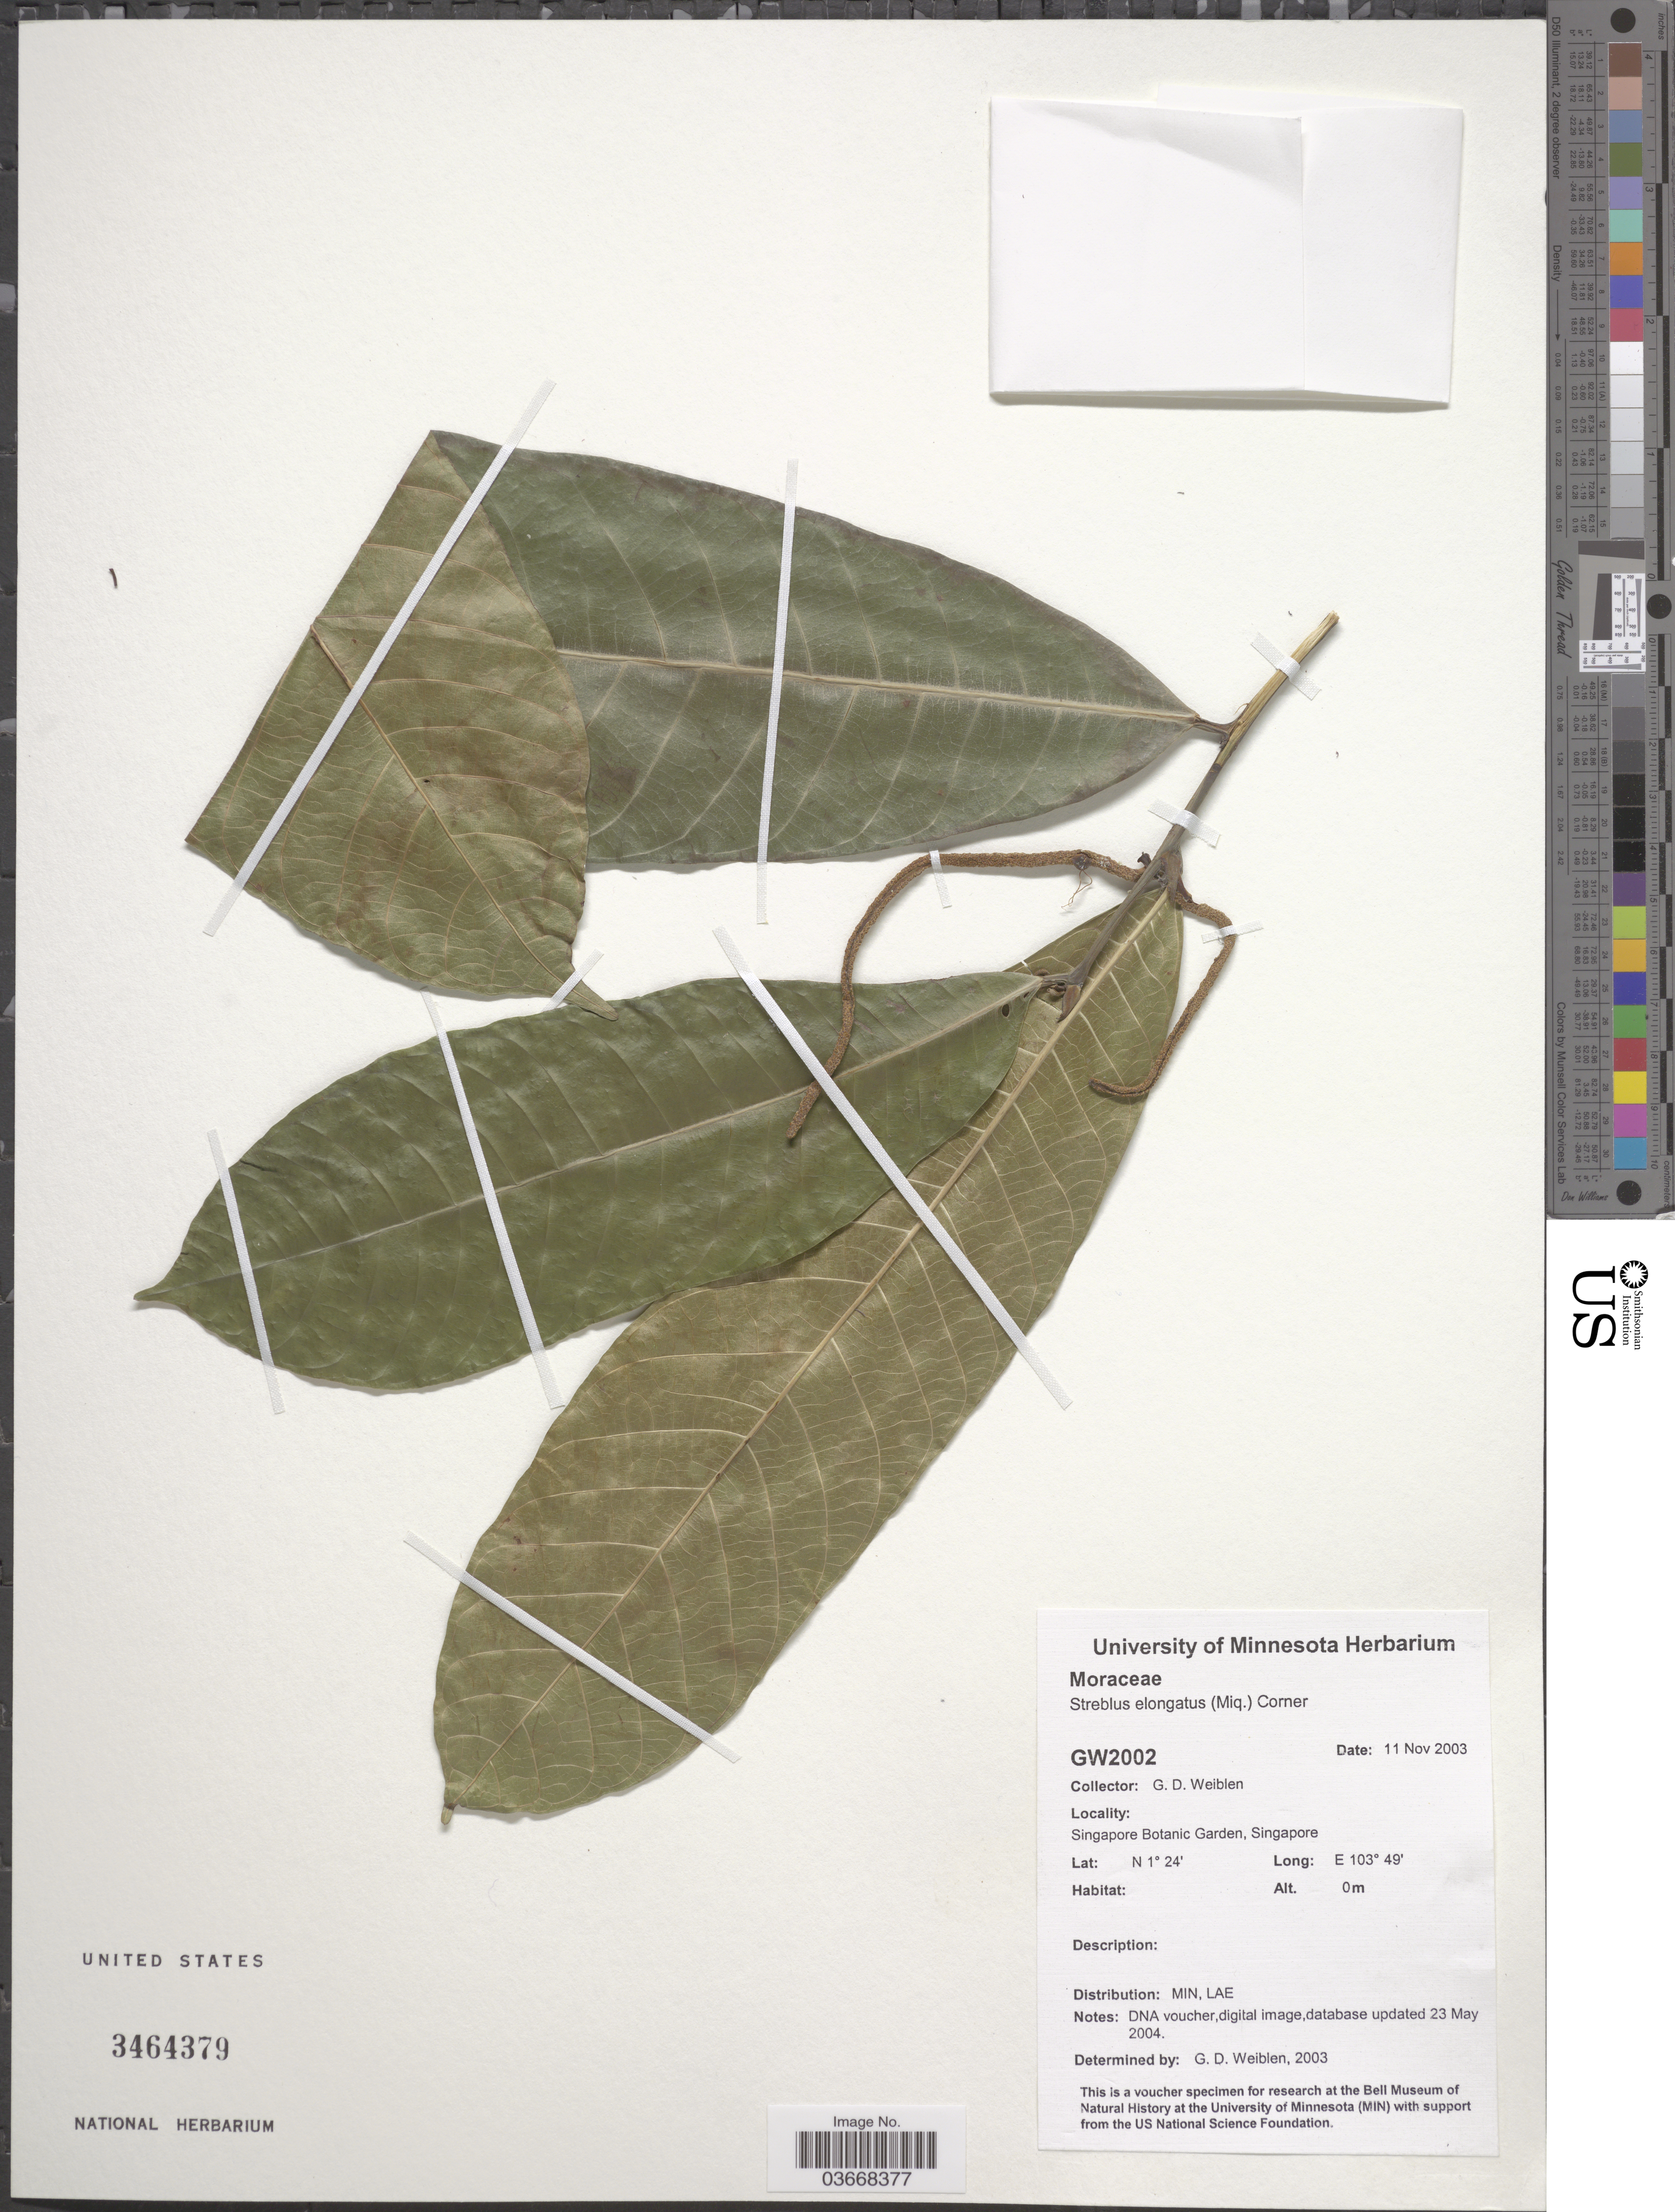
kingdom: Plantae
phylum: Tracheophyta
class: Magnoliopsida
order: Rosales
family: Moraceae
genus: Sloetia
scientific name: Sloetia elongata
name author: (Miq.) Koord.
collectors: G. D. Weiblen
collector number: GW2002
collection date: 2003-11-11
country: Singapore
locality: Singapore Botanic Garden.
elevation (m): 0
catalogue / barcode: US 3464379